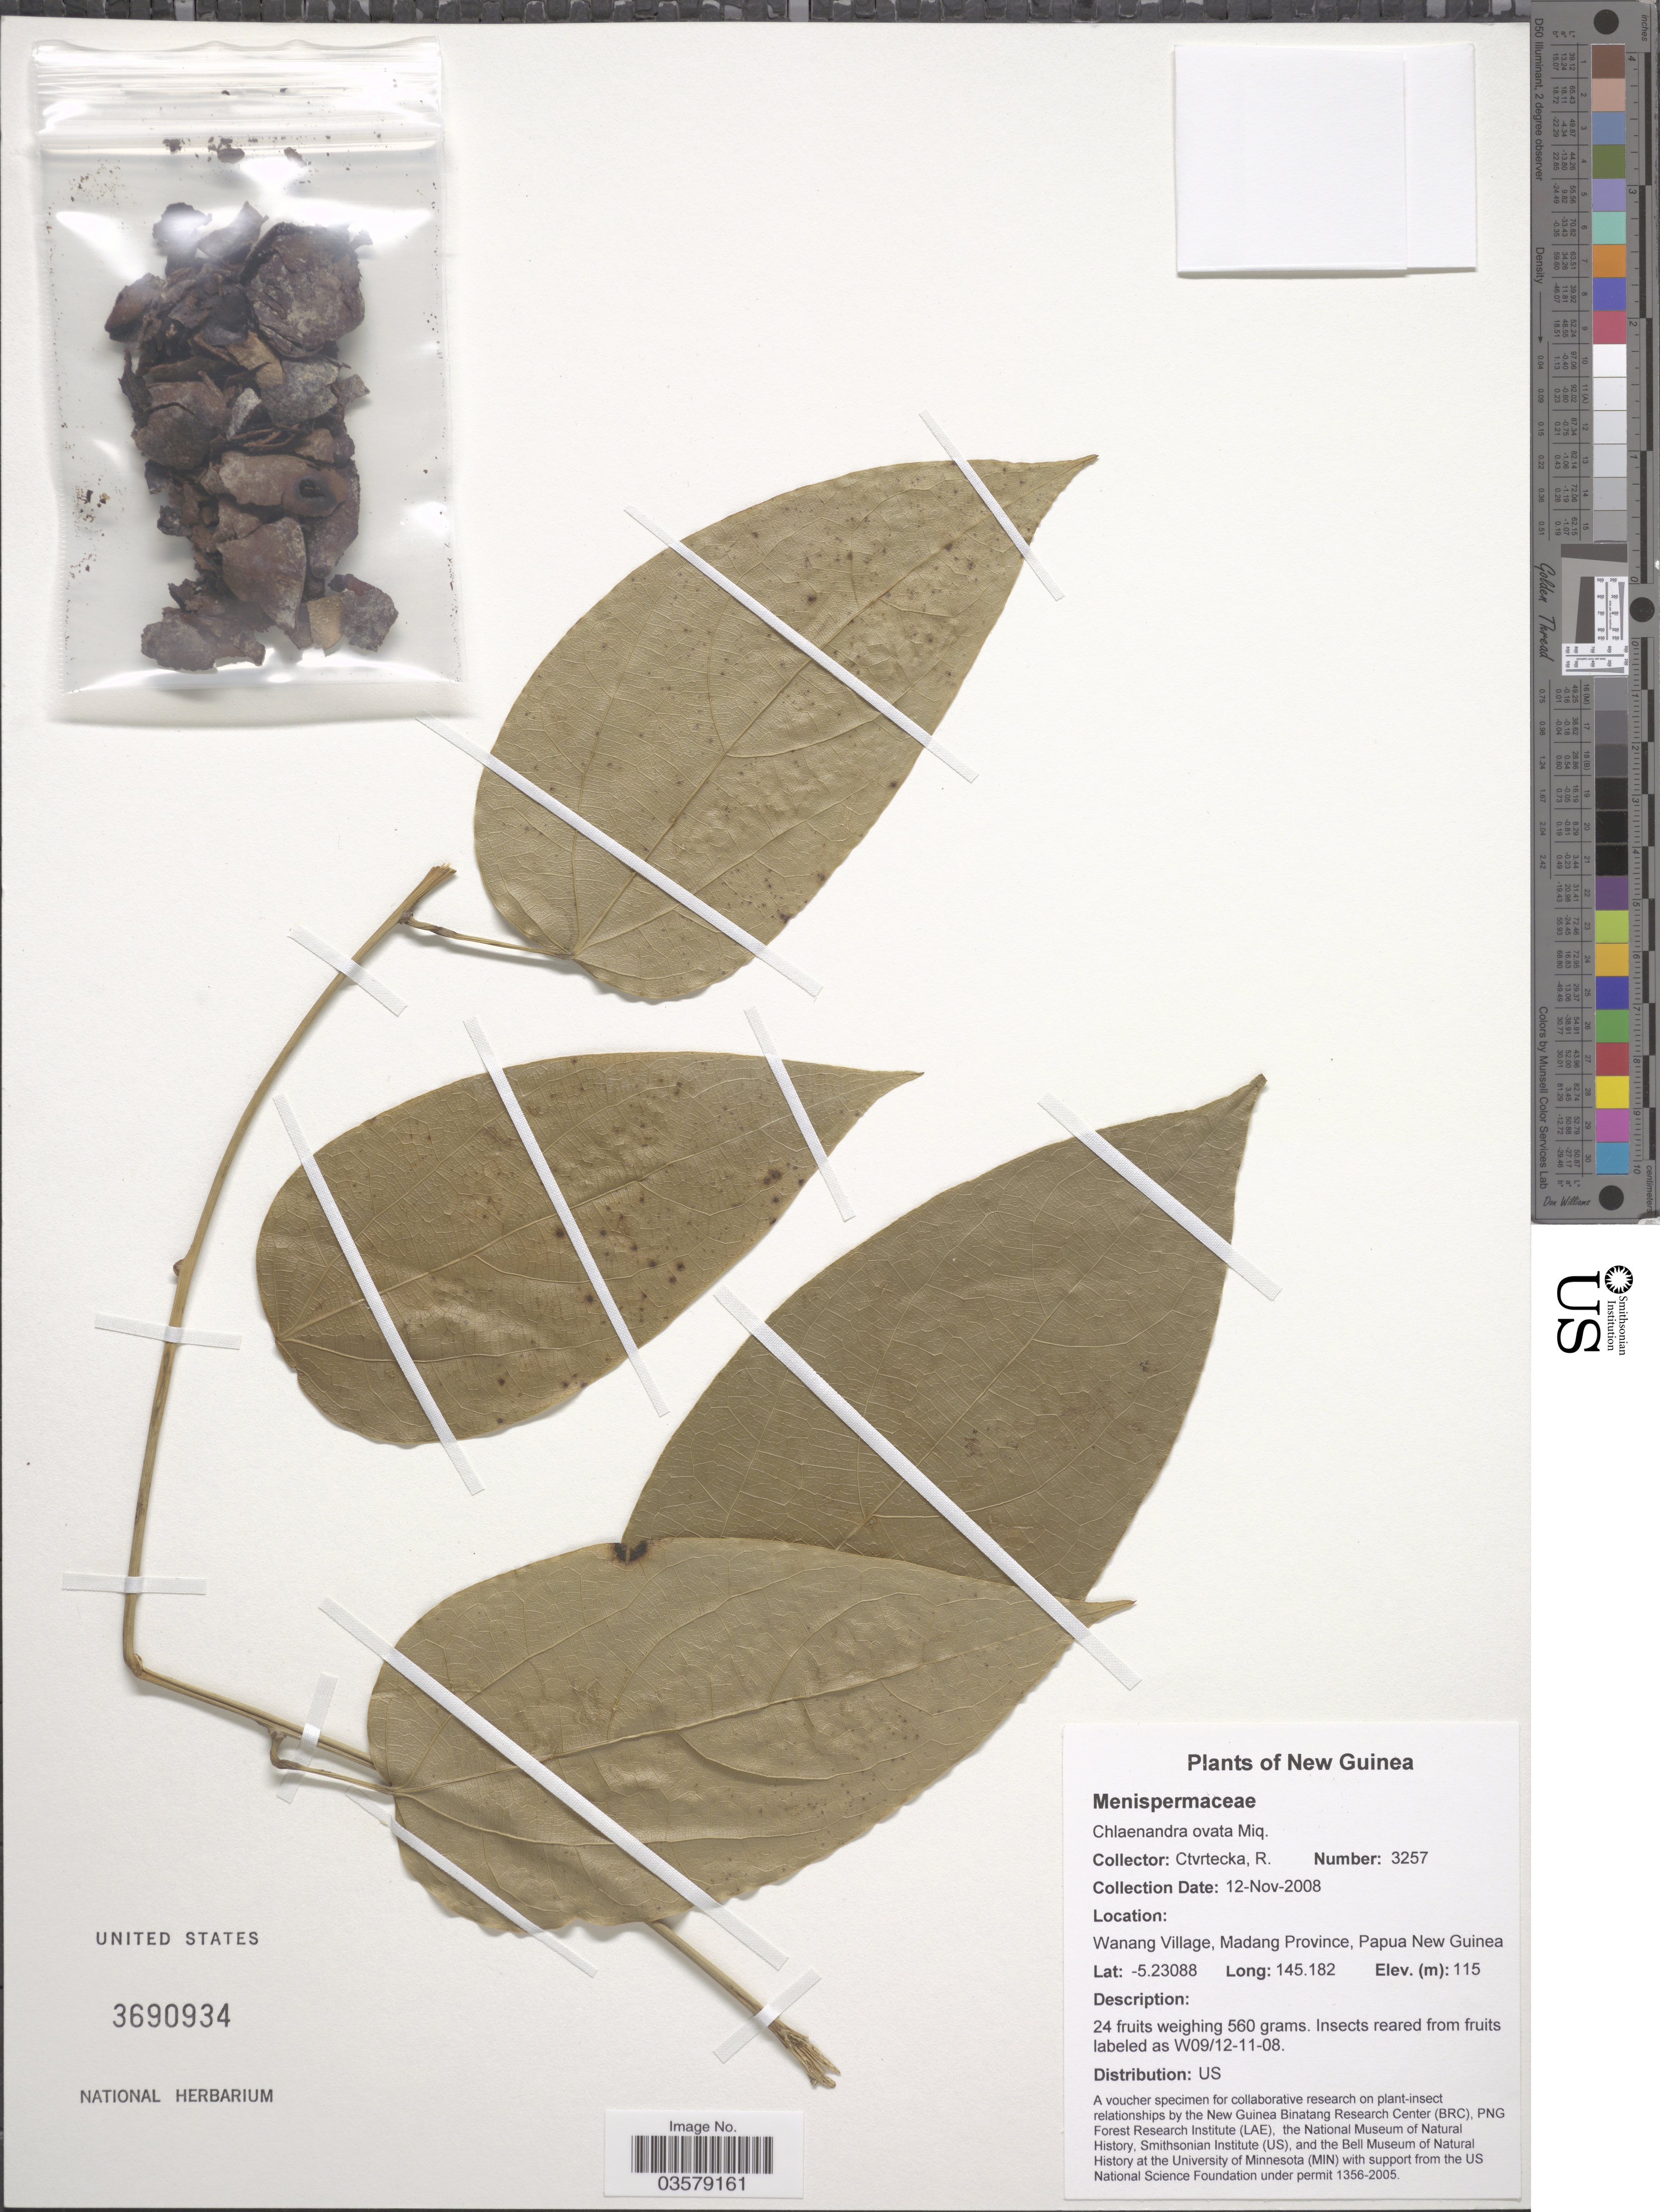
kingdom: Plantae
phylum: Tracheophyta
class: Magnoliopsida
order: Ranunculales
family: Menispermaceae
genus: Chlaenandra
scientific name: Chlaenandra ovata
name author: Miq.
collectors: R. Ctvrtecka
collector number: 3257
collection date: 2008-11-12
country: Papua New Guinea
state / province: Madang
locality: New Guinea. Wanang Village, Madang Province.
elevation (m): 115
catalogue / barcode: US 3690934